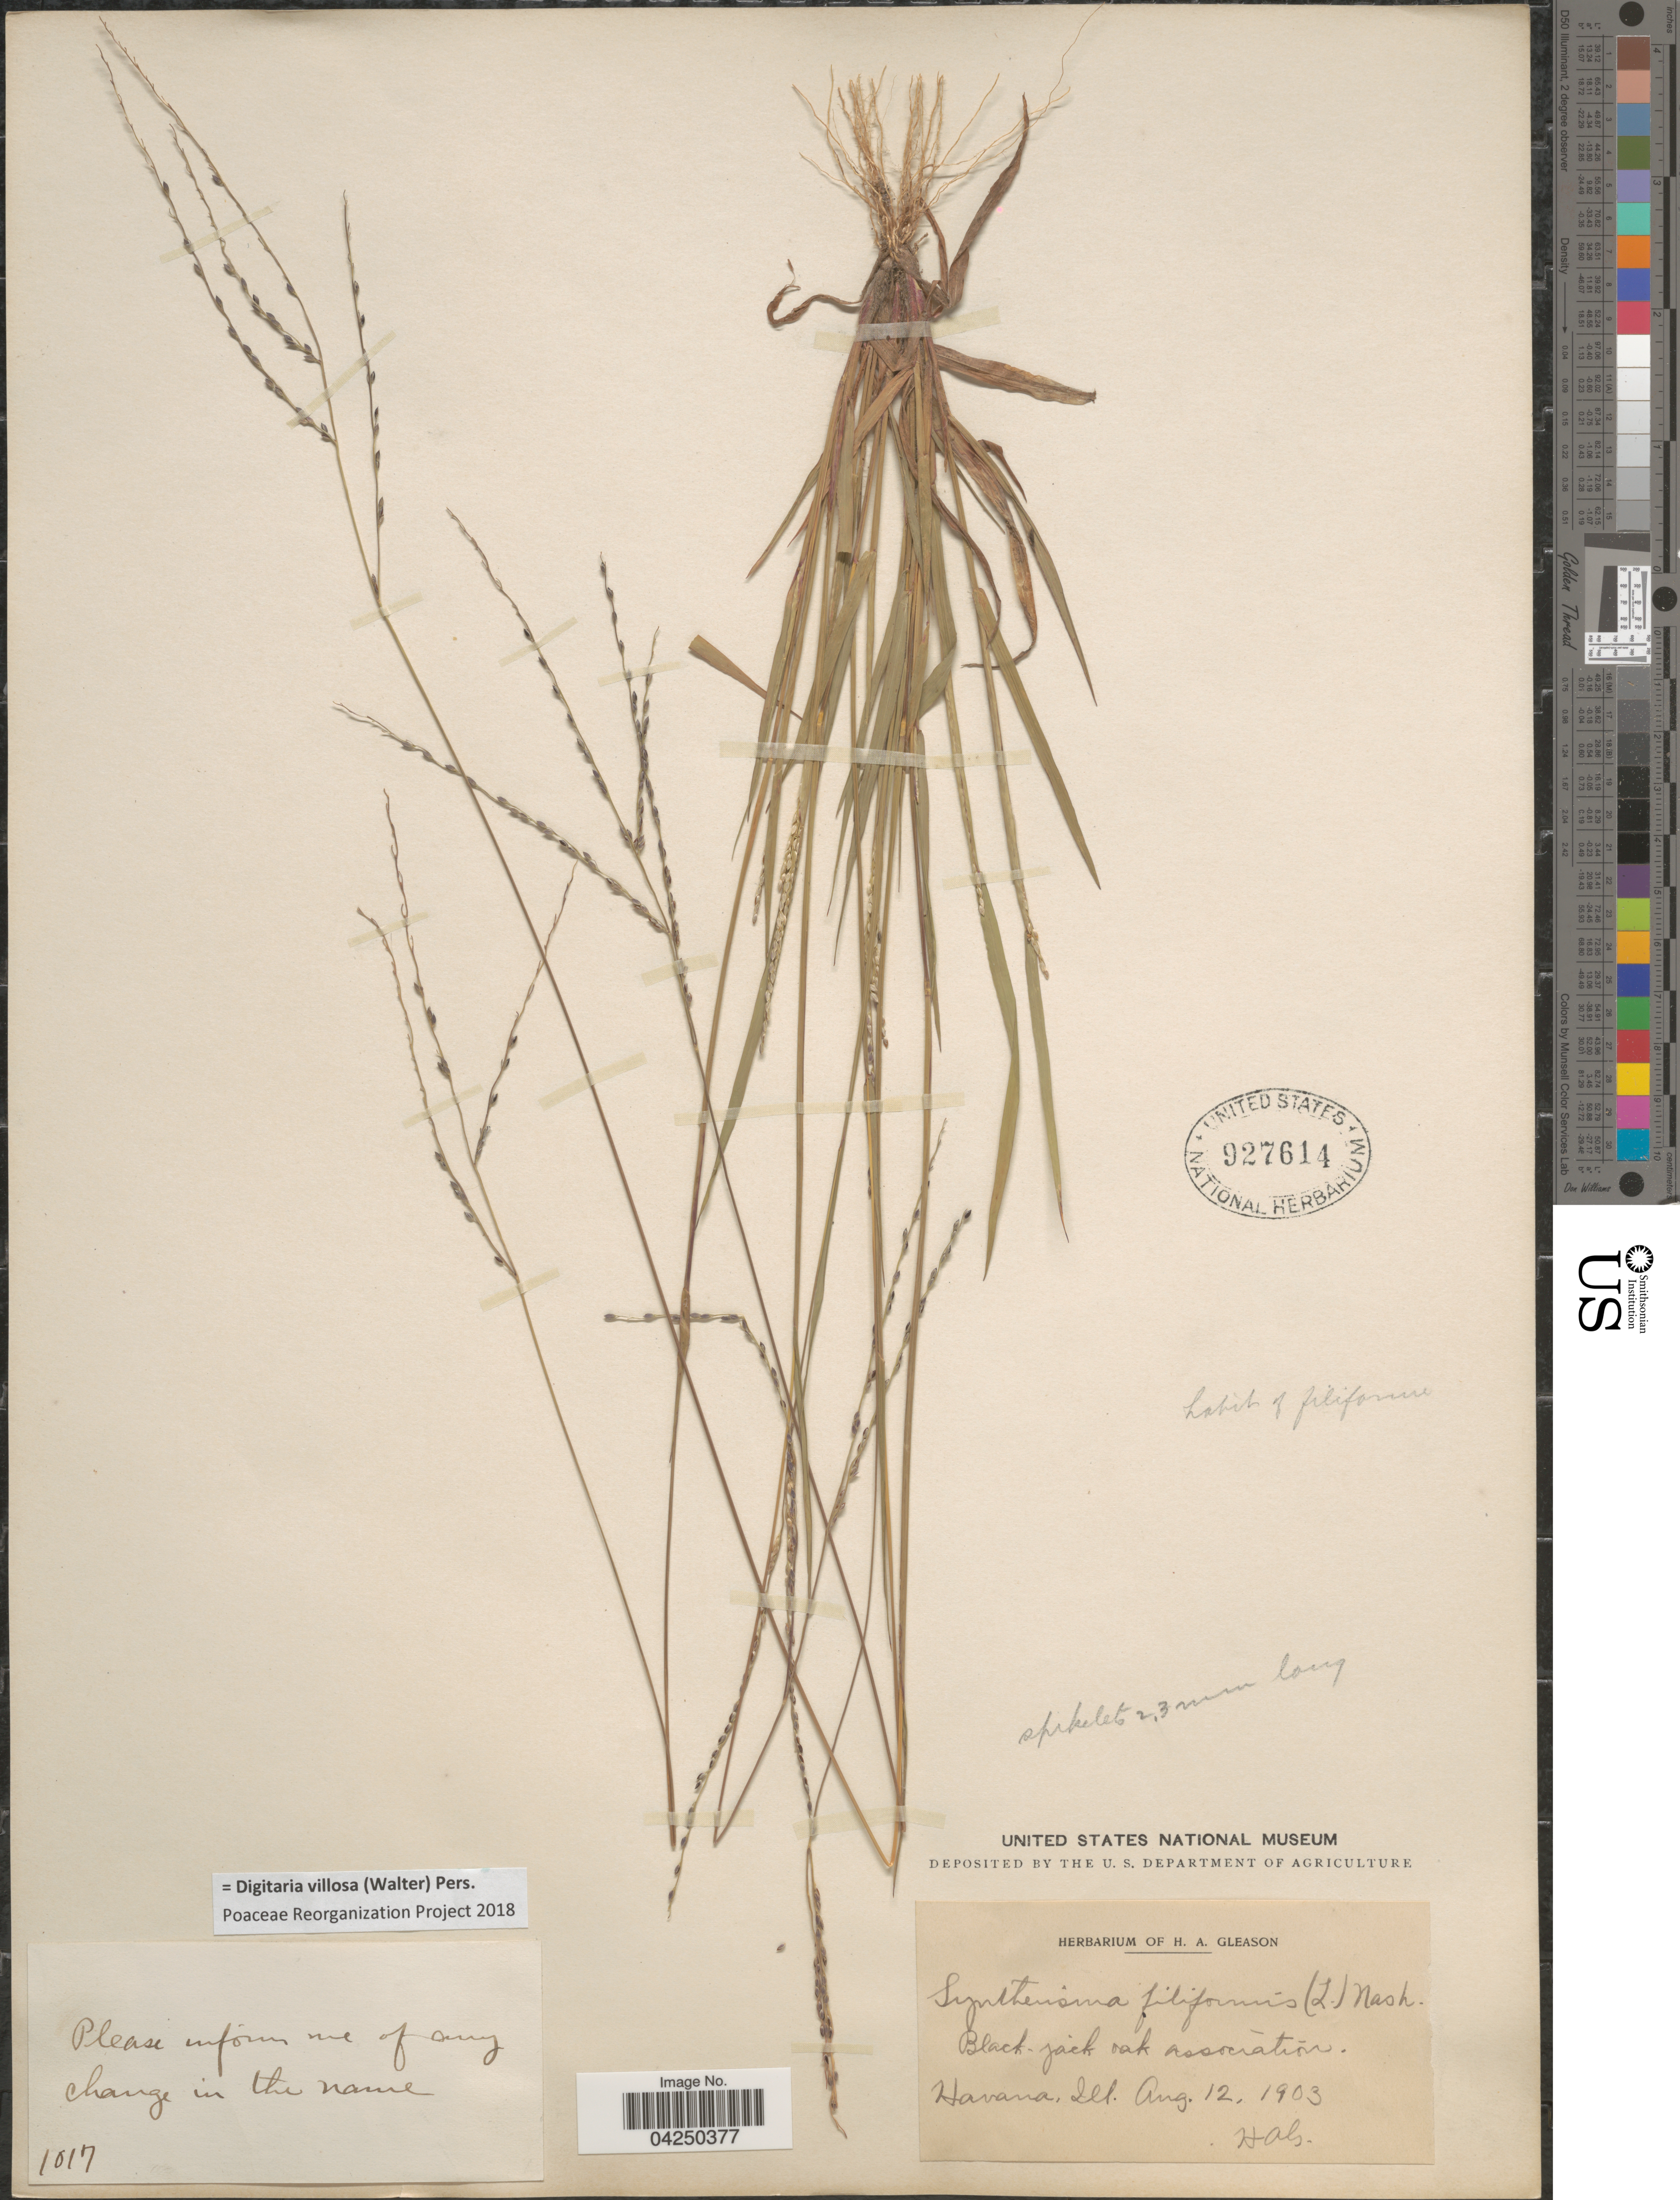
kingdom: Plantae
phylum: Tracheophyta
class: Liliopsida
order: Poales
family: Poaceae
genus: Digitaria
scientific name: Digitaria villosa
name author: (Walter) Pers.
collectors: H. A. Gleason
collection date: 1903-08-12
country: United States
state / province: Illinois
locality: Havana.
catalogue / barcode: US 927614